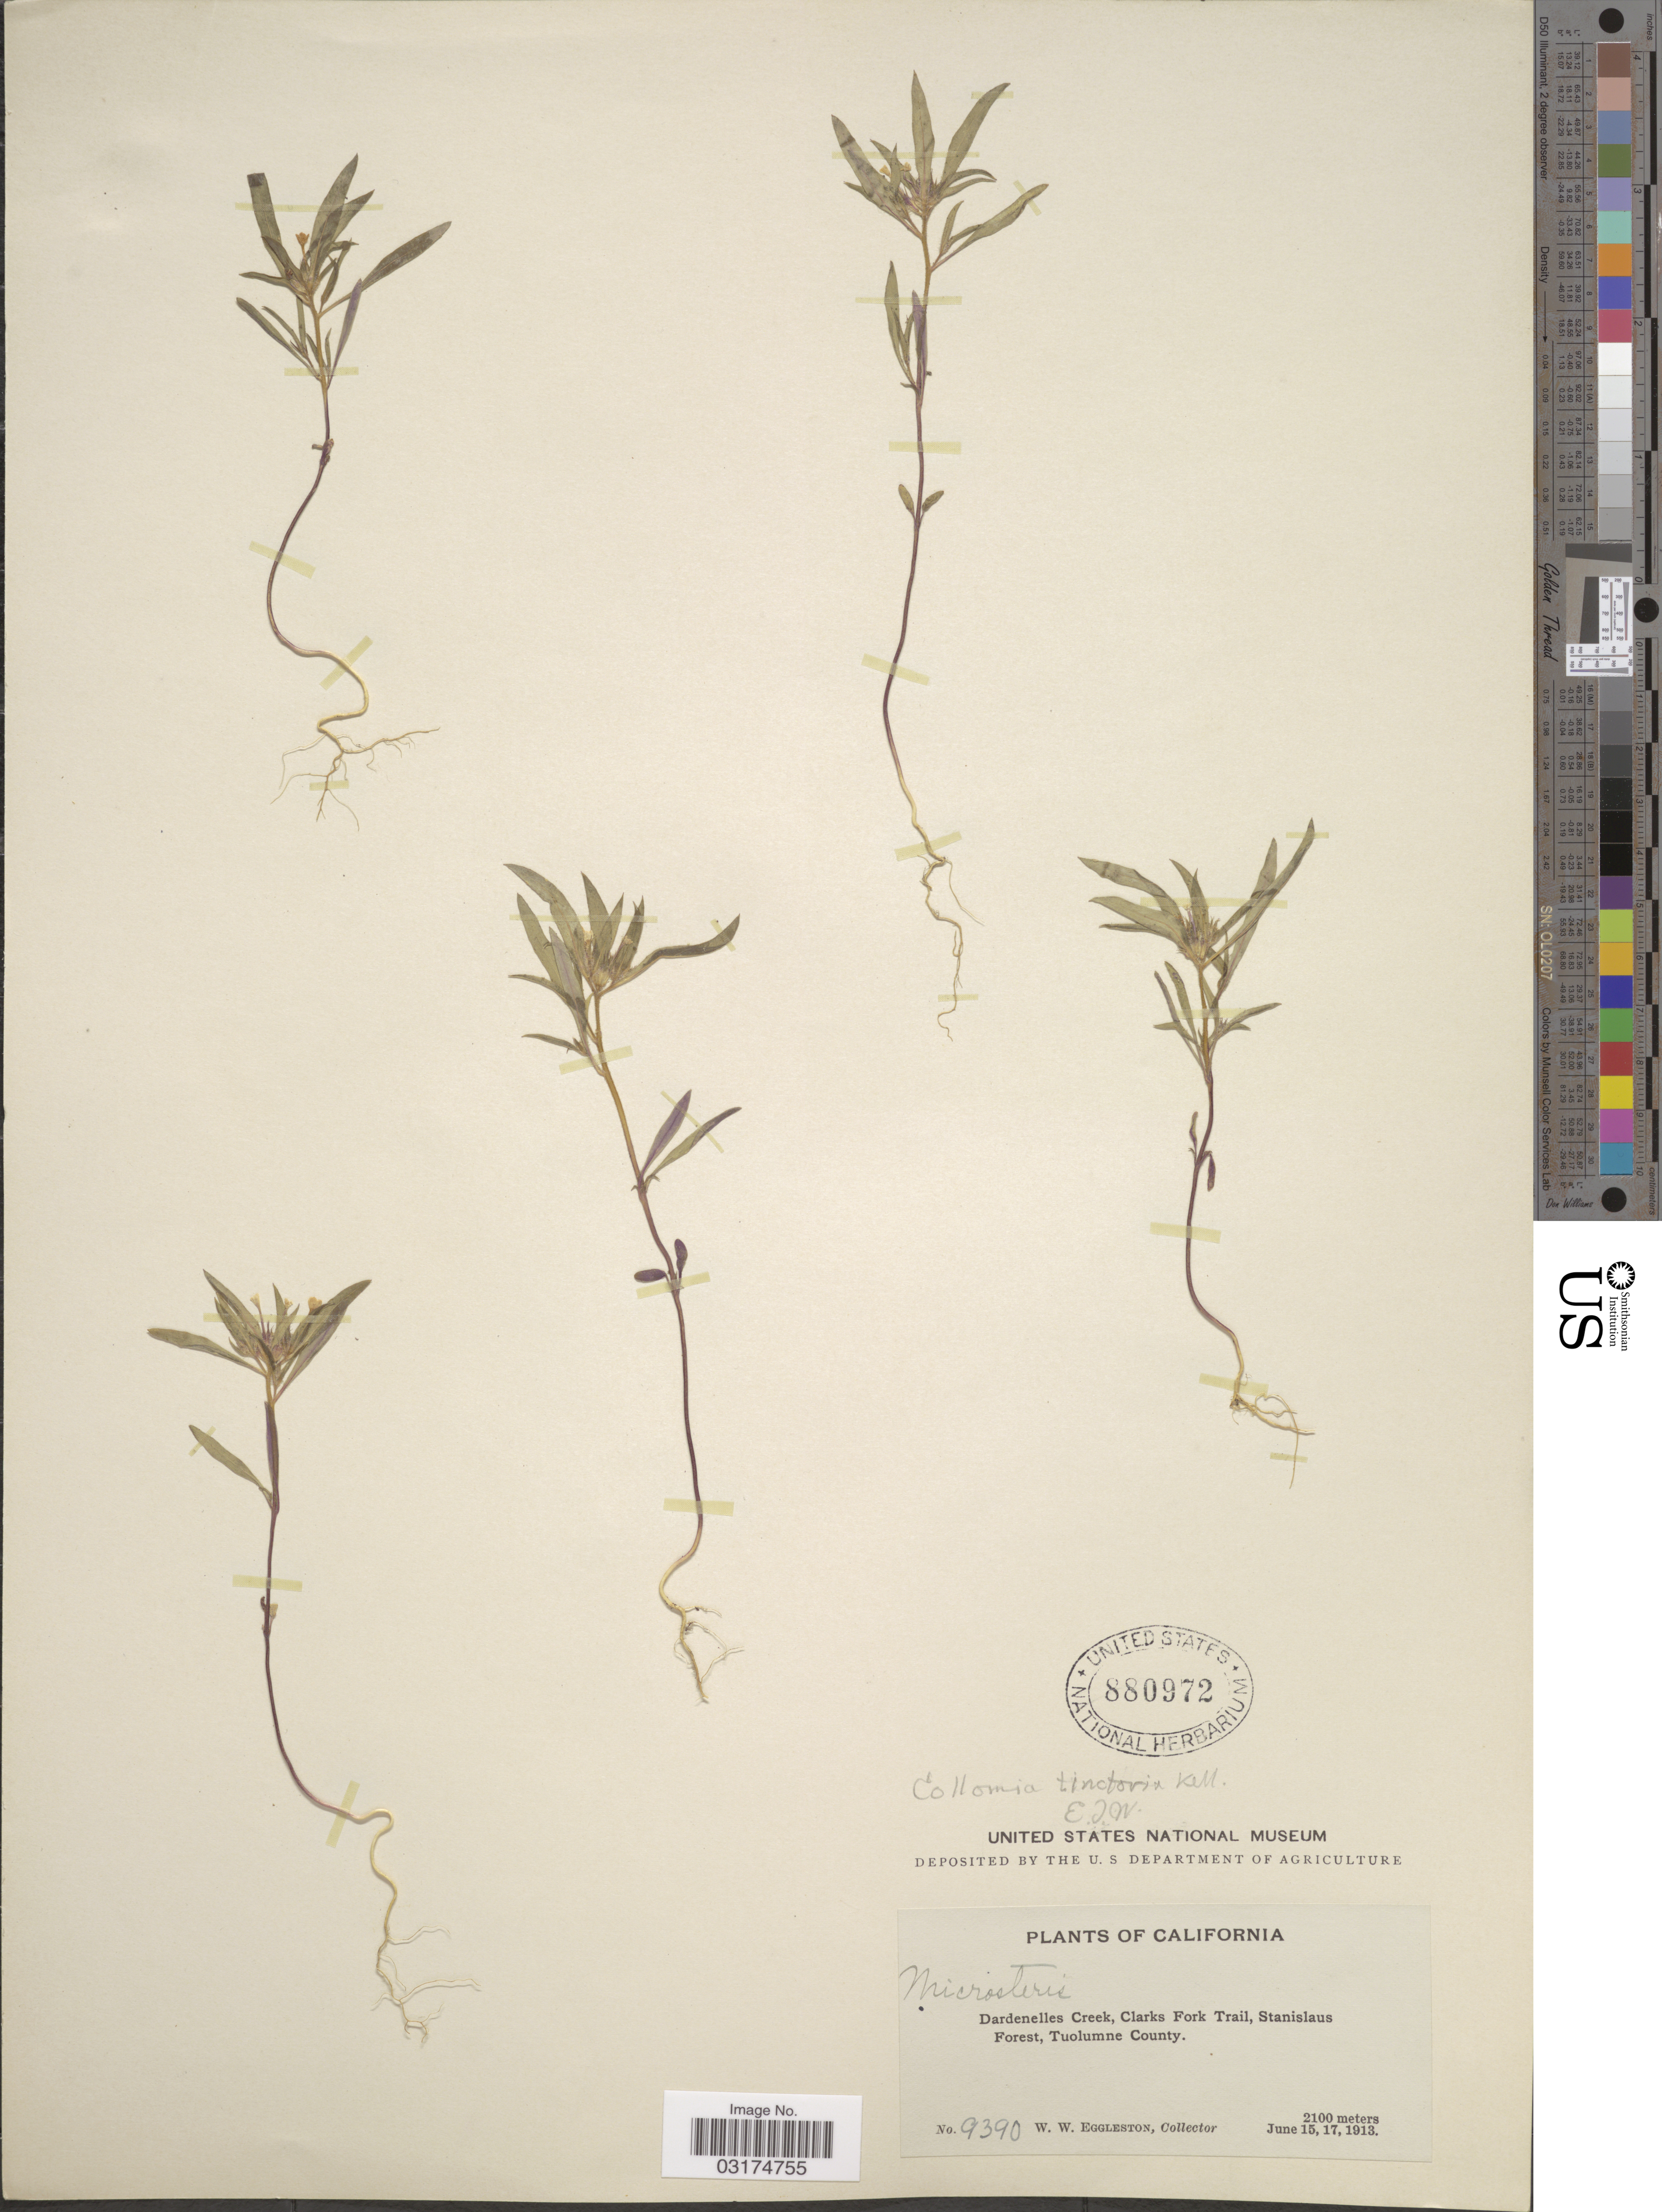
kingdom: Plantae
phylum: Tracheophyta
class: Magnoliopsida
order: Ericales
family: Polemoniaceae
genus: Collomia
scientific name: Collomia tinctoria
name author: Kellogg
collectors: W. W. Eggleston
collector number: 9390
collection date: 1913-06-15/1913-06-17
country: United States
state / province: California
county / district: Tuolumne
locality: Dardenelles Creek, Clarks Fork Trail, Stanislaus Forest, Tuolumne County.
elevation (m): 2100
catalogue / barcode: US 880972